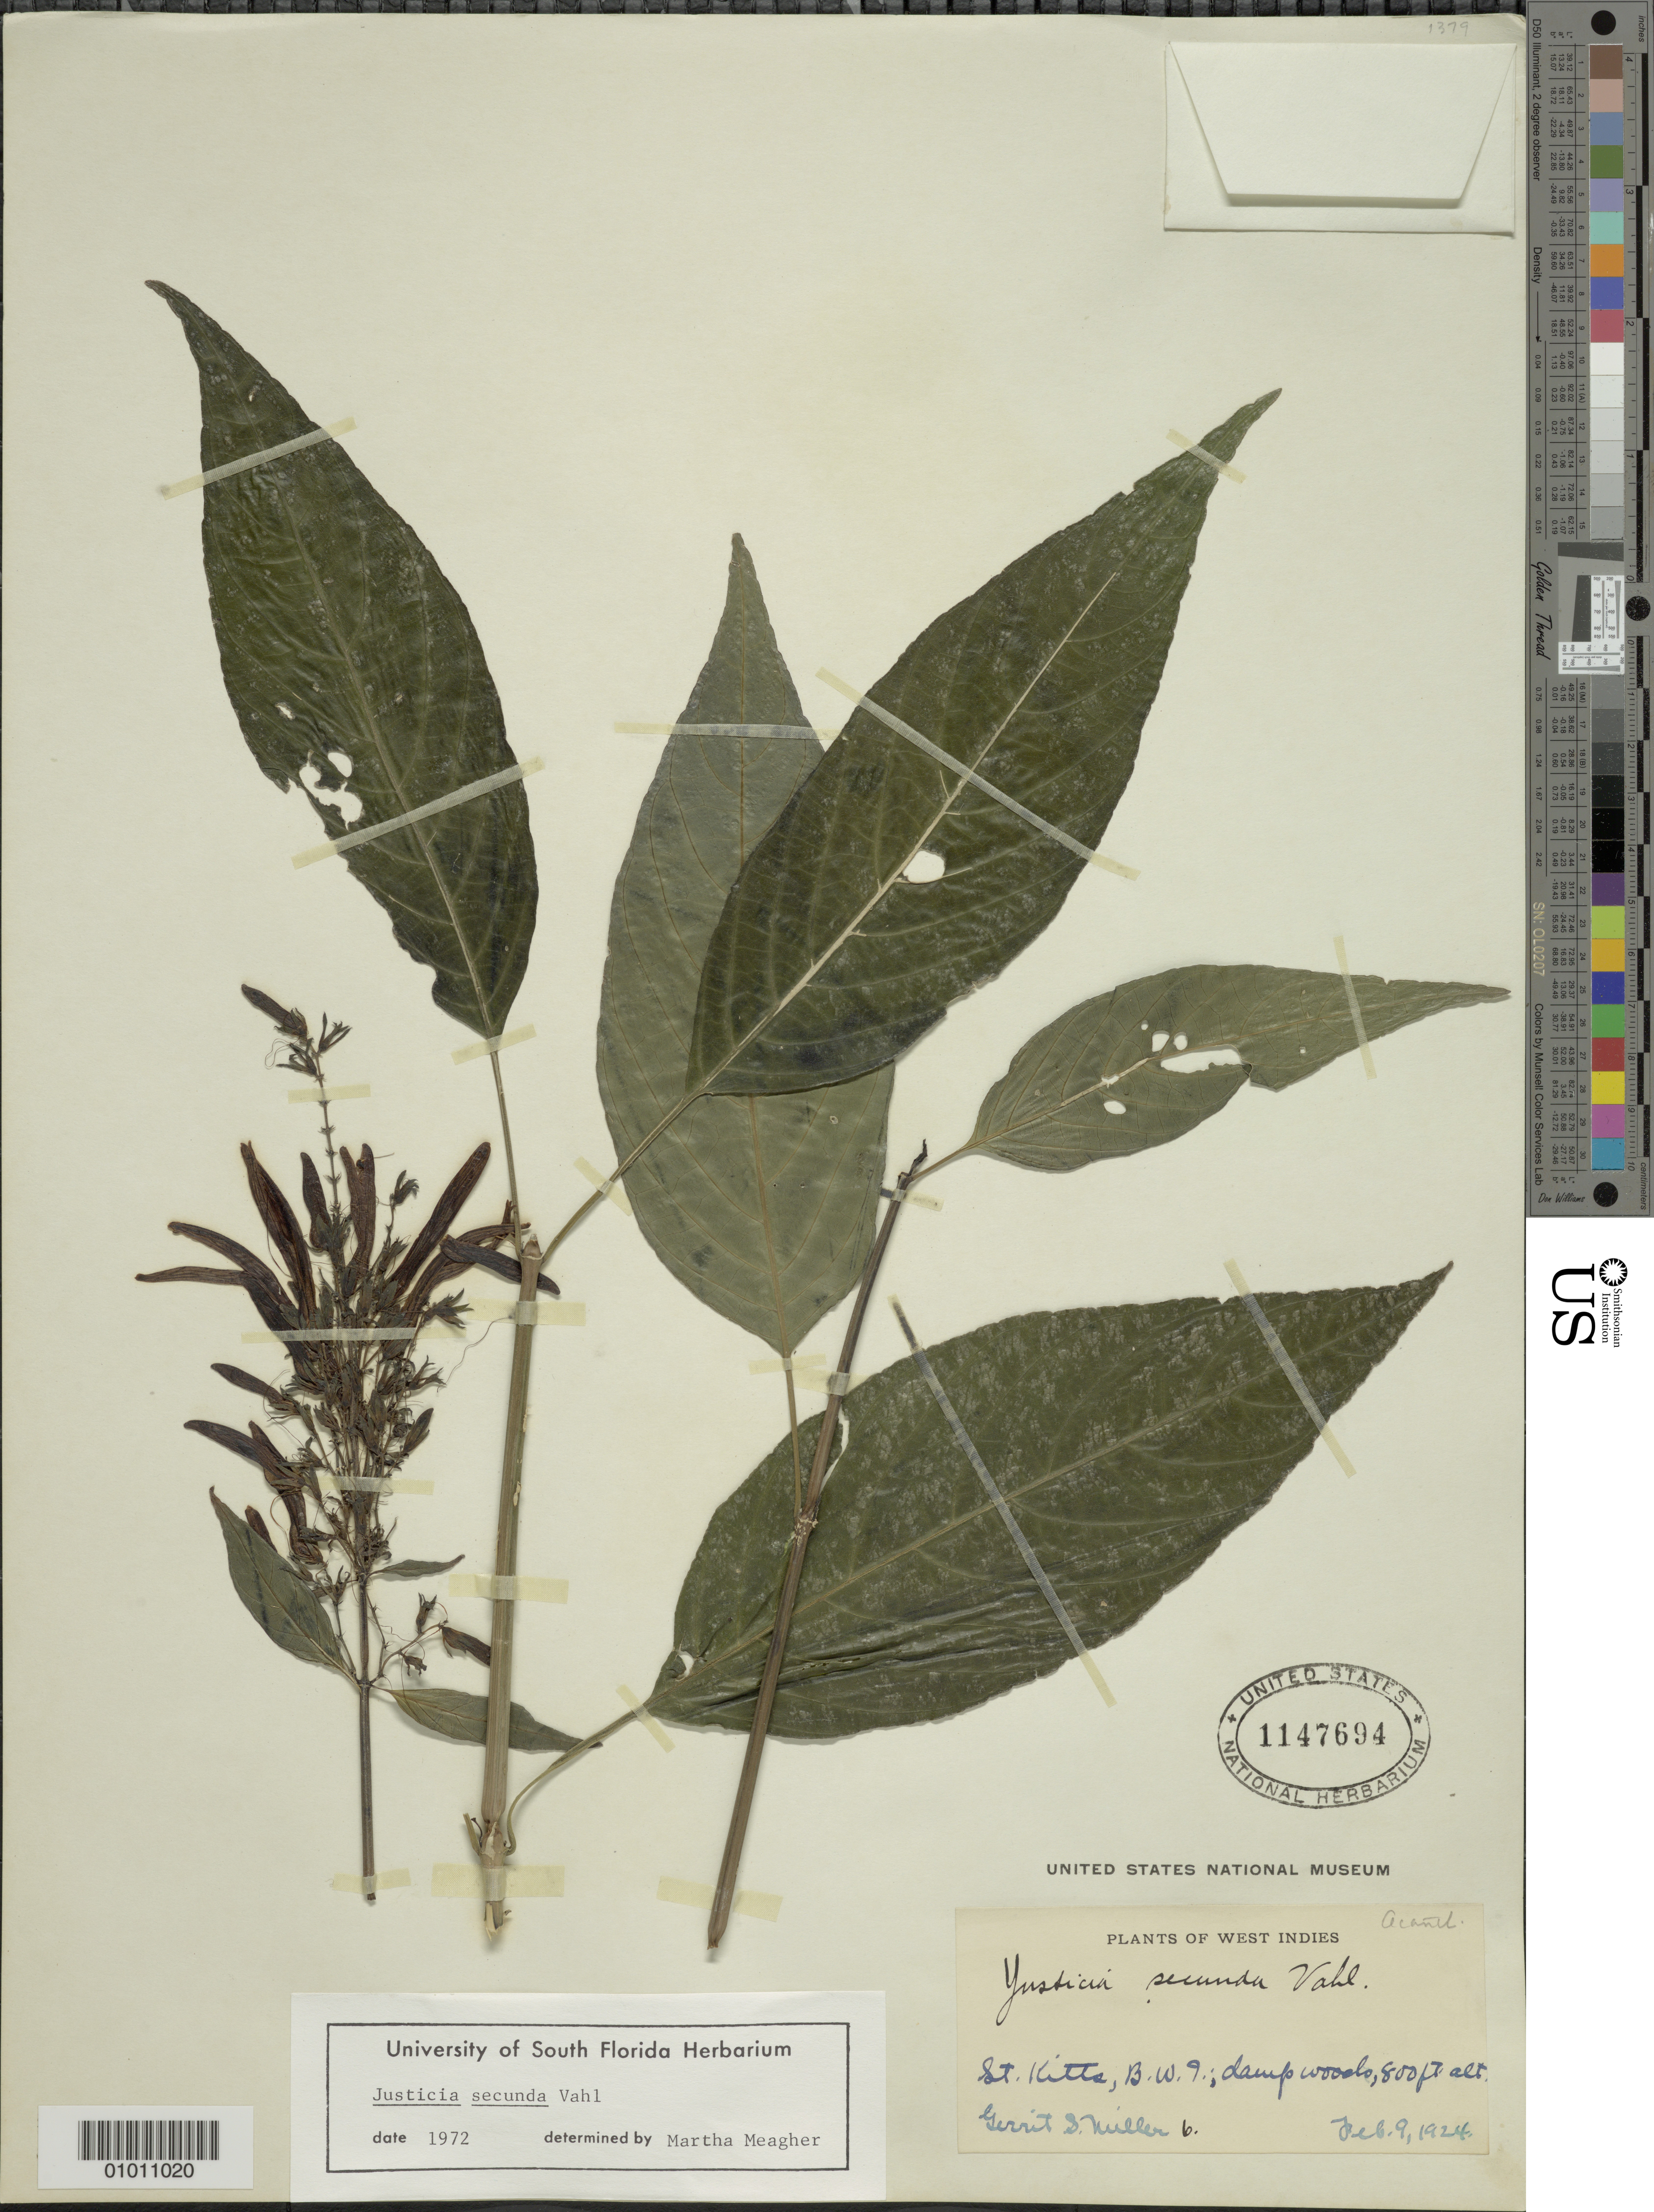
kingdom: Plantae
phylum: Tracheophyta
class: Magnoliopsida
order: Lamiales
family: Acanthaceae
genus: Justicia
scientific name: Justicia secunda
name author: Vahl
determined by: Meagher, M.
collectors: G. S. Miller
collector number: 6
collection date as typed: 09 Feb 1924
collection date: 1924-02-09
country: St. Christopher-Nevis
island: St. Christopher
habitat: Damp woods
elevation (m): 244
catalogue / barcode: US 1147694